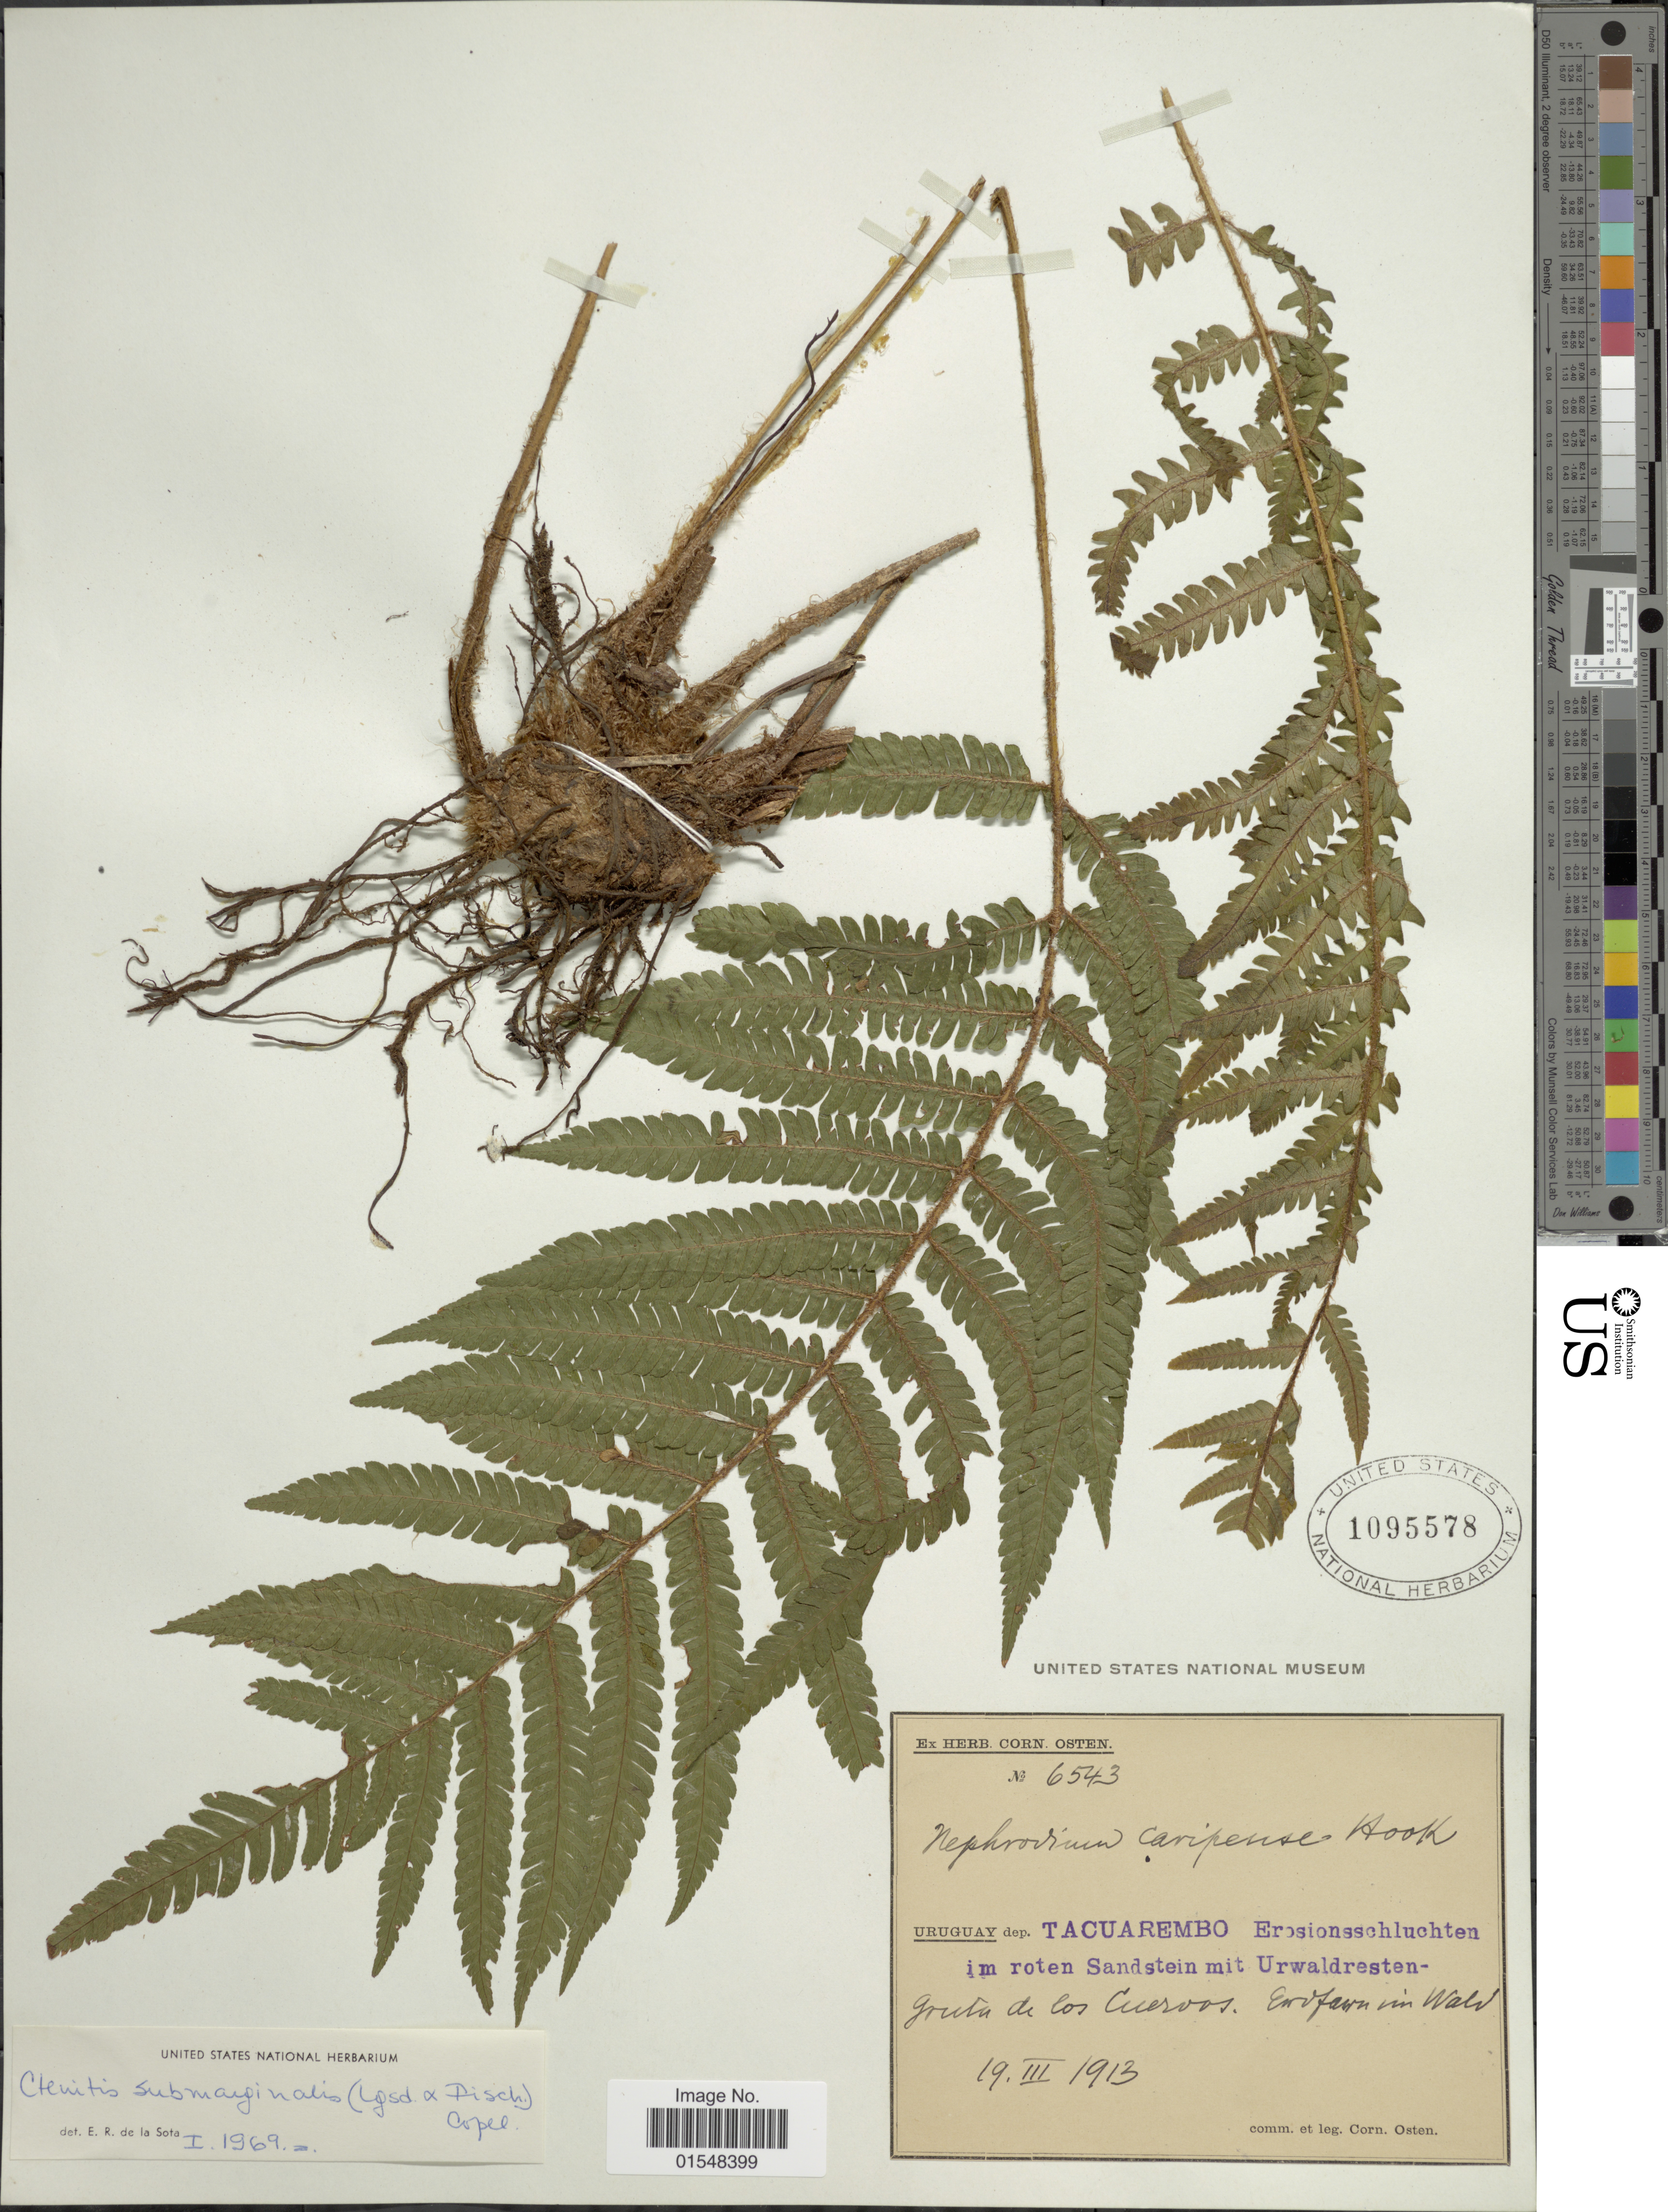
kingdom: Plantae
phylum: Tracheophyta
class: Polypodiopsida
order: Polypodiales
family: Dryopteridaceae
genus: Ctenitis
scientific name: Ctenitis submarginalis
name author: (Langsd. & Fisch.) Ching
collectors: C. Osten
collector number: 6543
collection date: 1913-03-19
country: Uruguay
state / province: Tacuarembó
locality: Gruta de los Cuervos.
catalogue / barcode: US 1095578